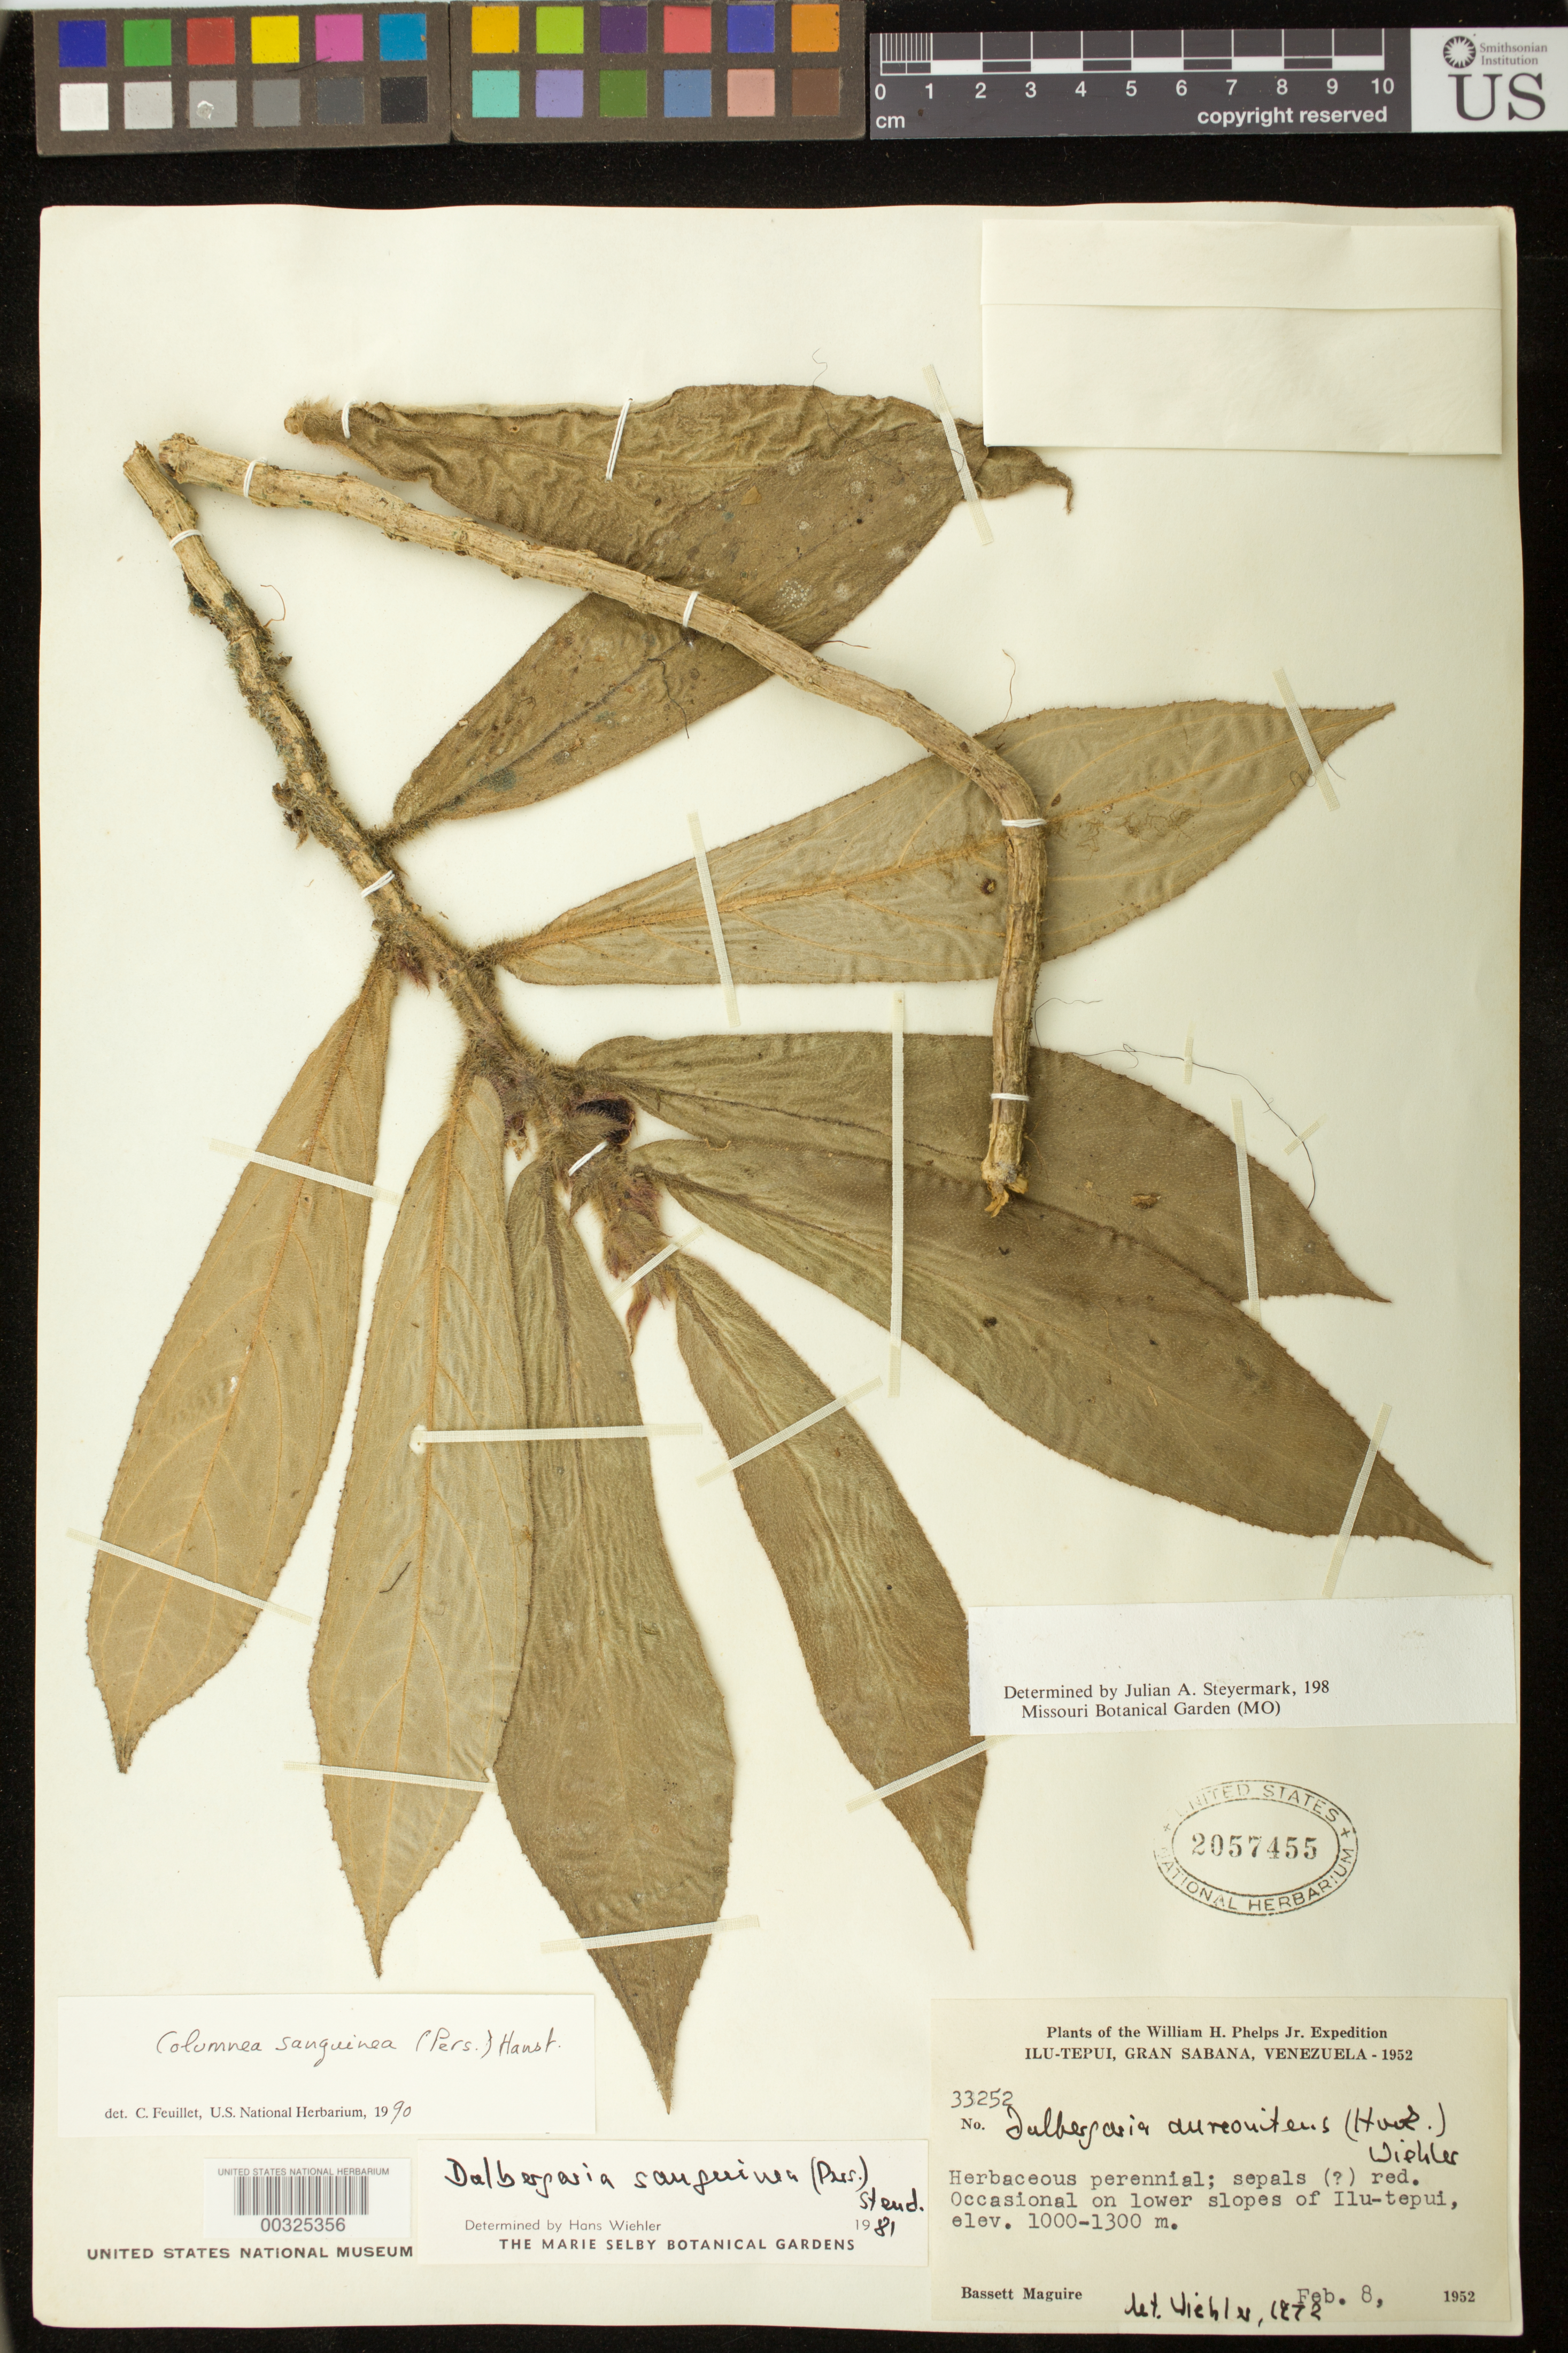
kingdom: Plantae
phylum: Tracheophyta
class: Magnoliopsida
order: Lamiales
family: Gesneriaceae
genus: Columnea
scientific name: Columnea sanguinea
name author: (Pers.) Hanst.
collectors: B. Maguire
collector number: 33252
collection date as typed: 08 Feb 1952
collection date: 1952-02-08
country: Venezuela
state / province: Bolívar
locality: Ilu-tepui, Gran Sabana, occasional on lower slopes of Ilu-tepui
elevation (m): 1000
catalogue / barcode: US 2057455